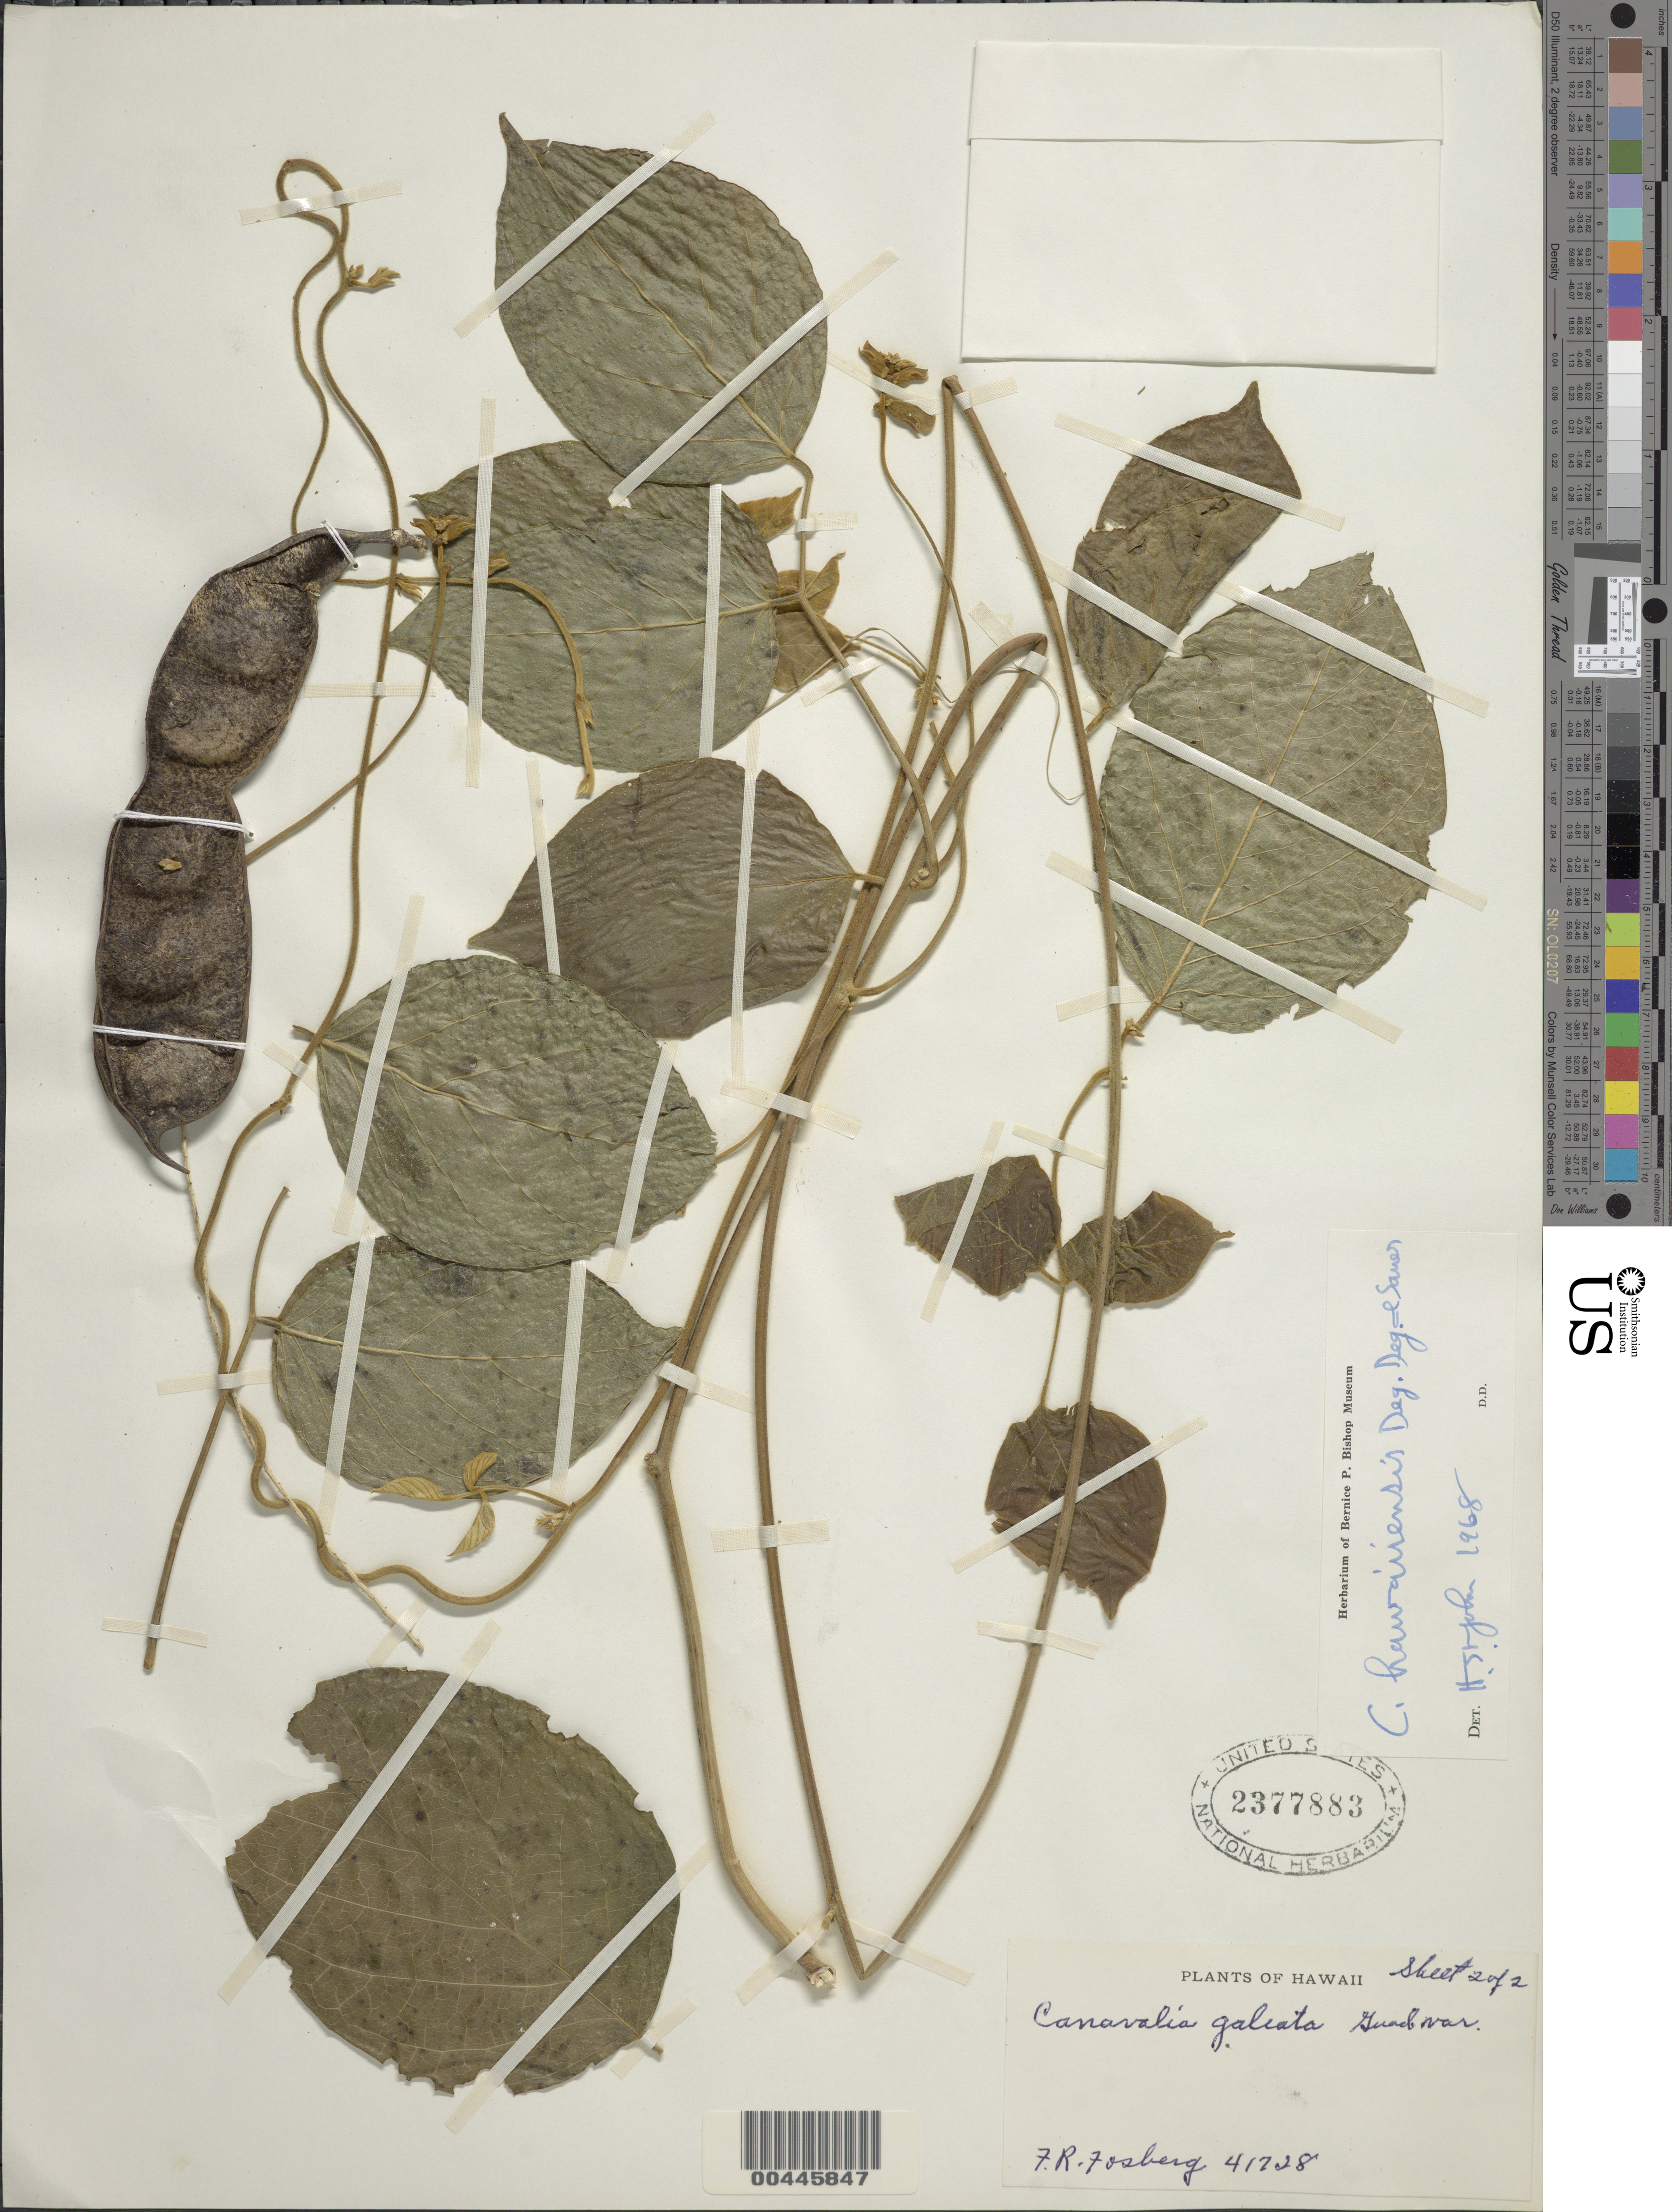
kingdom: Plantae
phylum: Tracheophyta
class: Magnoliopsida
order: Fabales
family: Fabaceae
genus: Canavalia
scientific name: Canavalia hawaiiensis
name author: O. Deg. & J.D. Sauer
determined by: St. John, H.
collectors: F. R. Fosberg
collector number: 41728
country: United States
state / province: Hawaii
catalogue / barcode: US 2377883